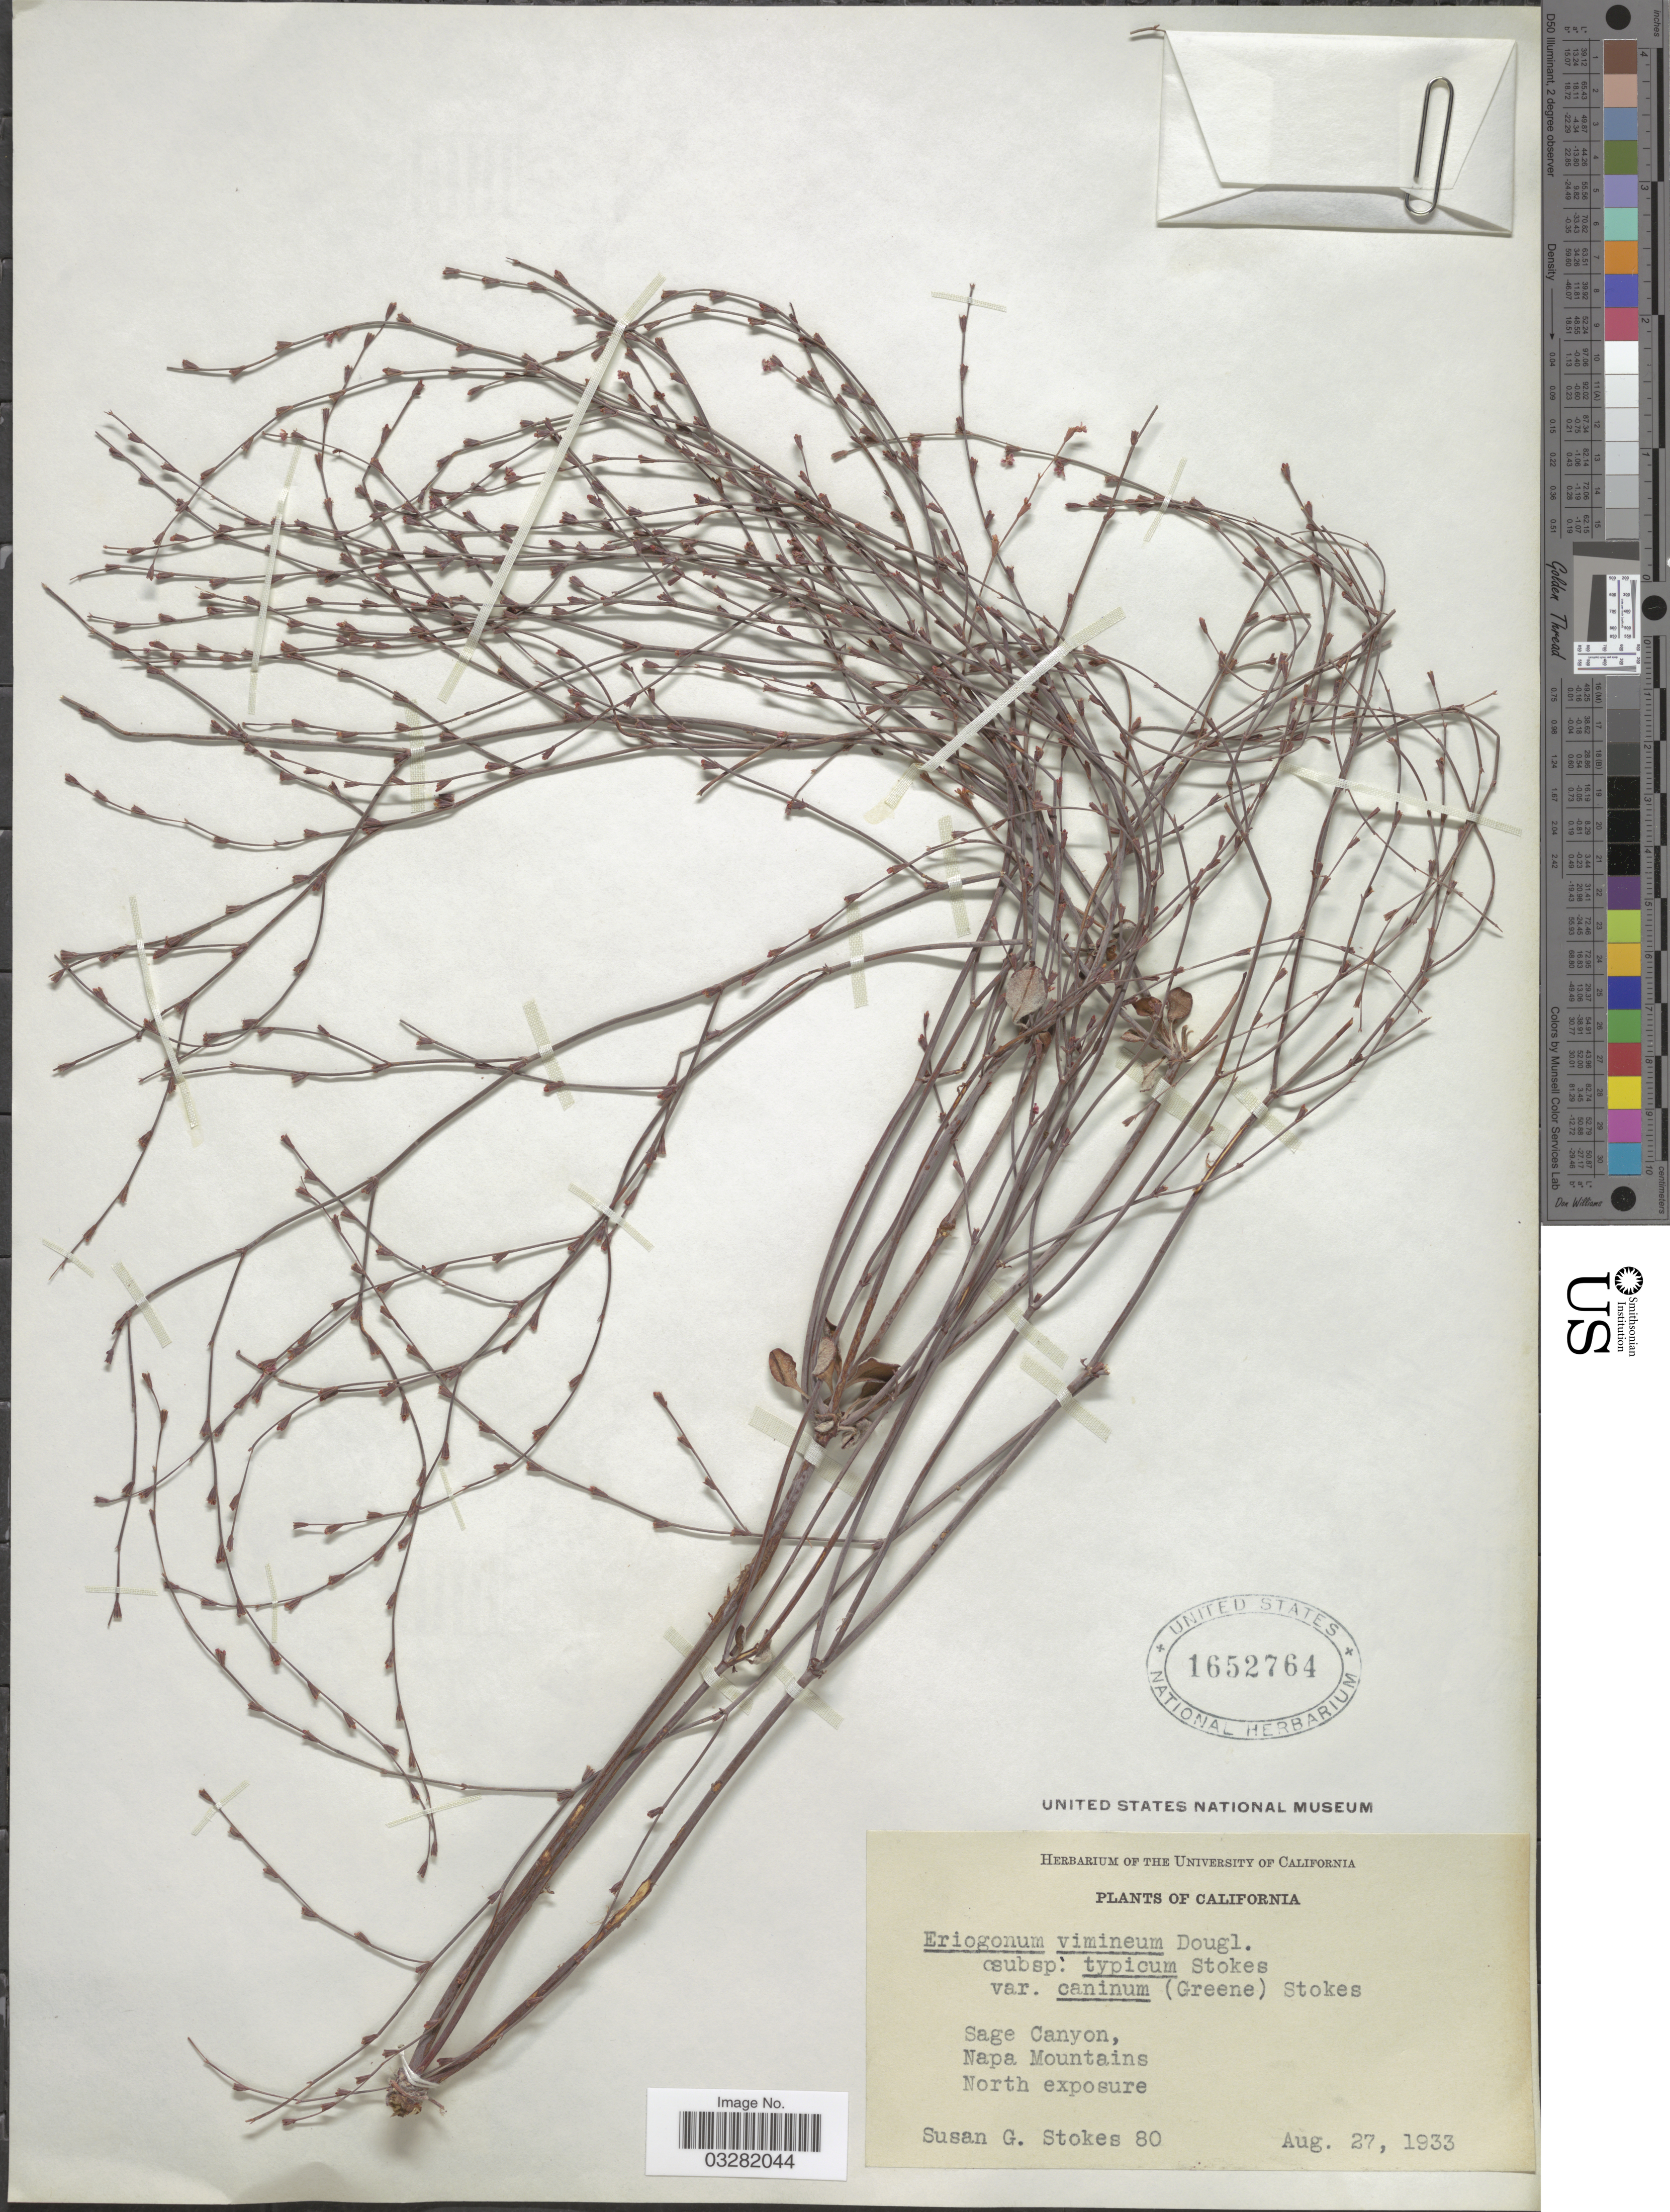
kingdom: Plantae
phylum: Tracheophyta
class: Magnoliopsida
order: Caryophyllales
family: Polygonaceae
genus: Eriogonum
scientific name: Eriogonum vimineum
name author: Douglas ex Benth.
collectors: S. G. Stokes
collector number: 80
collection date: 1933-08-27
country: United States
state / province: California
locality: Sage Canyon, Napa Mountains, North exposure.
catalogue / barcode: US 1652764